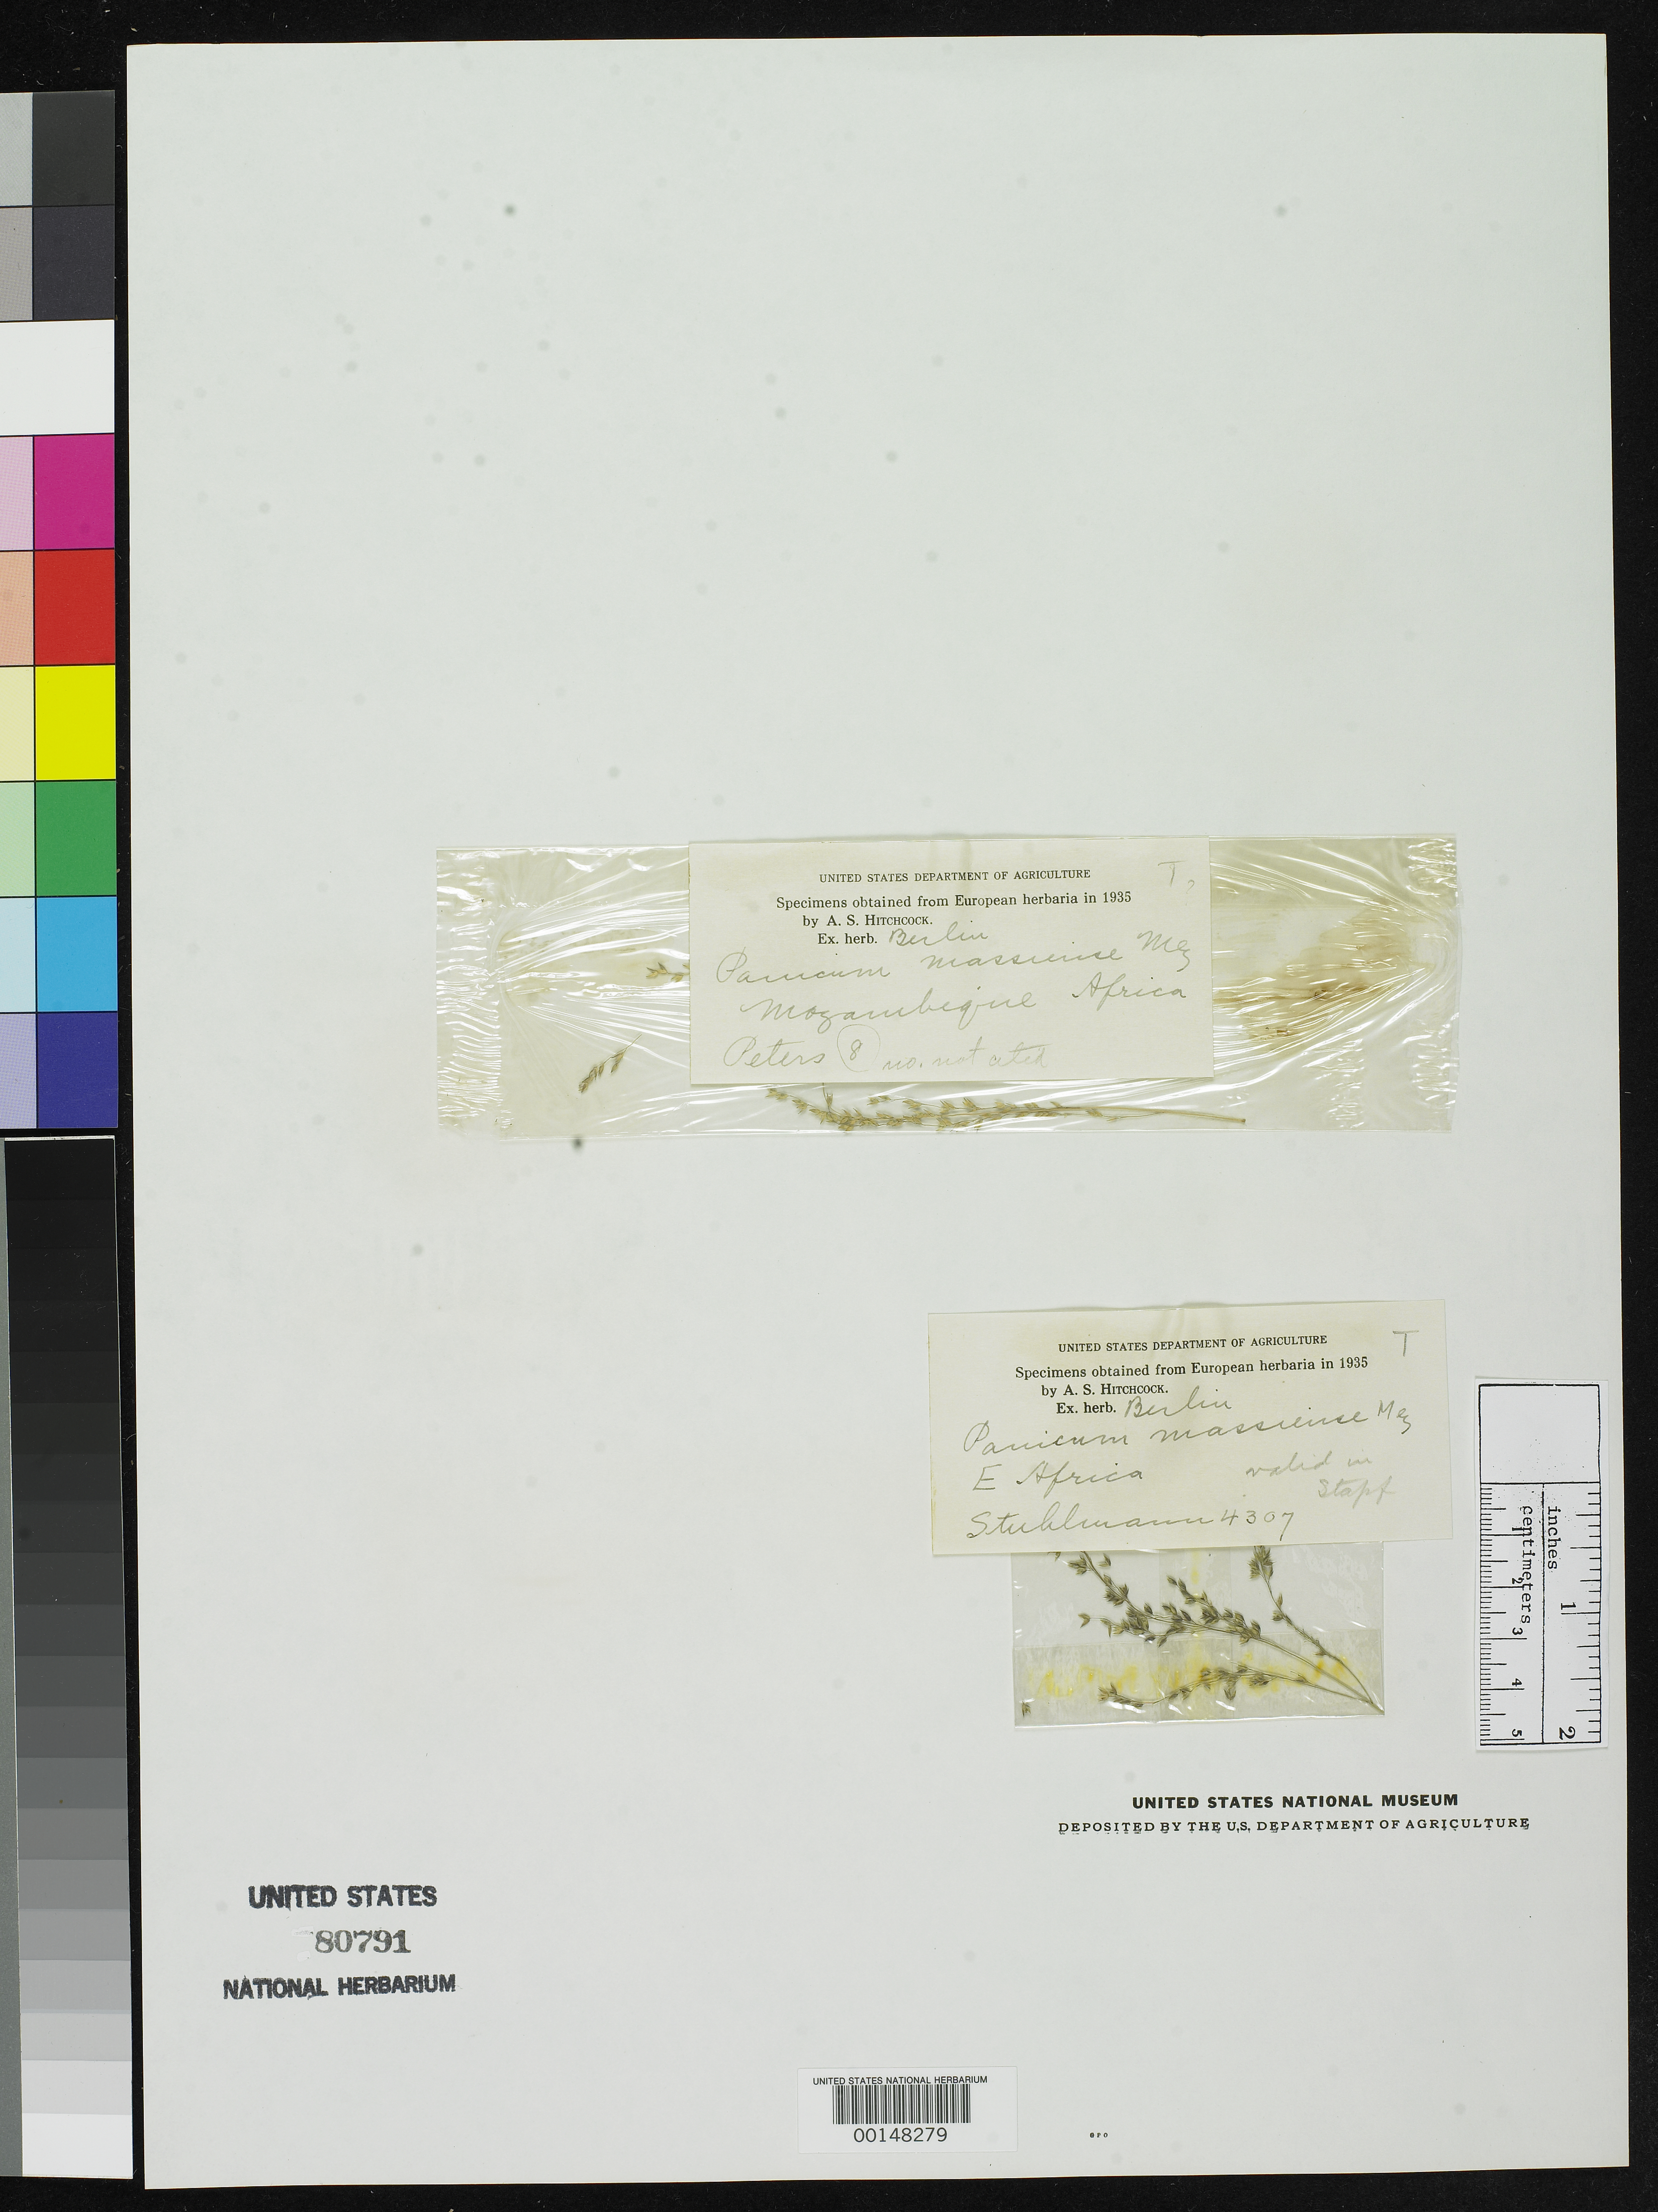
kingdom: Plantae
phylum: Tracheophyta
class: Liliopsida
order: Poales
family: Poaceae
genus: Panicum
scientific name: Panicum massaiense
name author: Mez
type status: Type Fragment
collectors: F. L. Stuhlmann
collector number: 4307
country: Mozambique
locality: Massai.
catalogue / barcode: US 80791